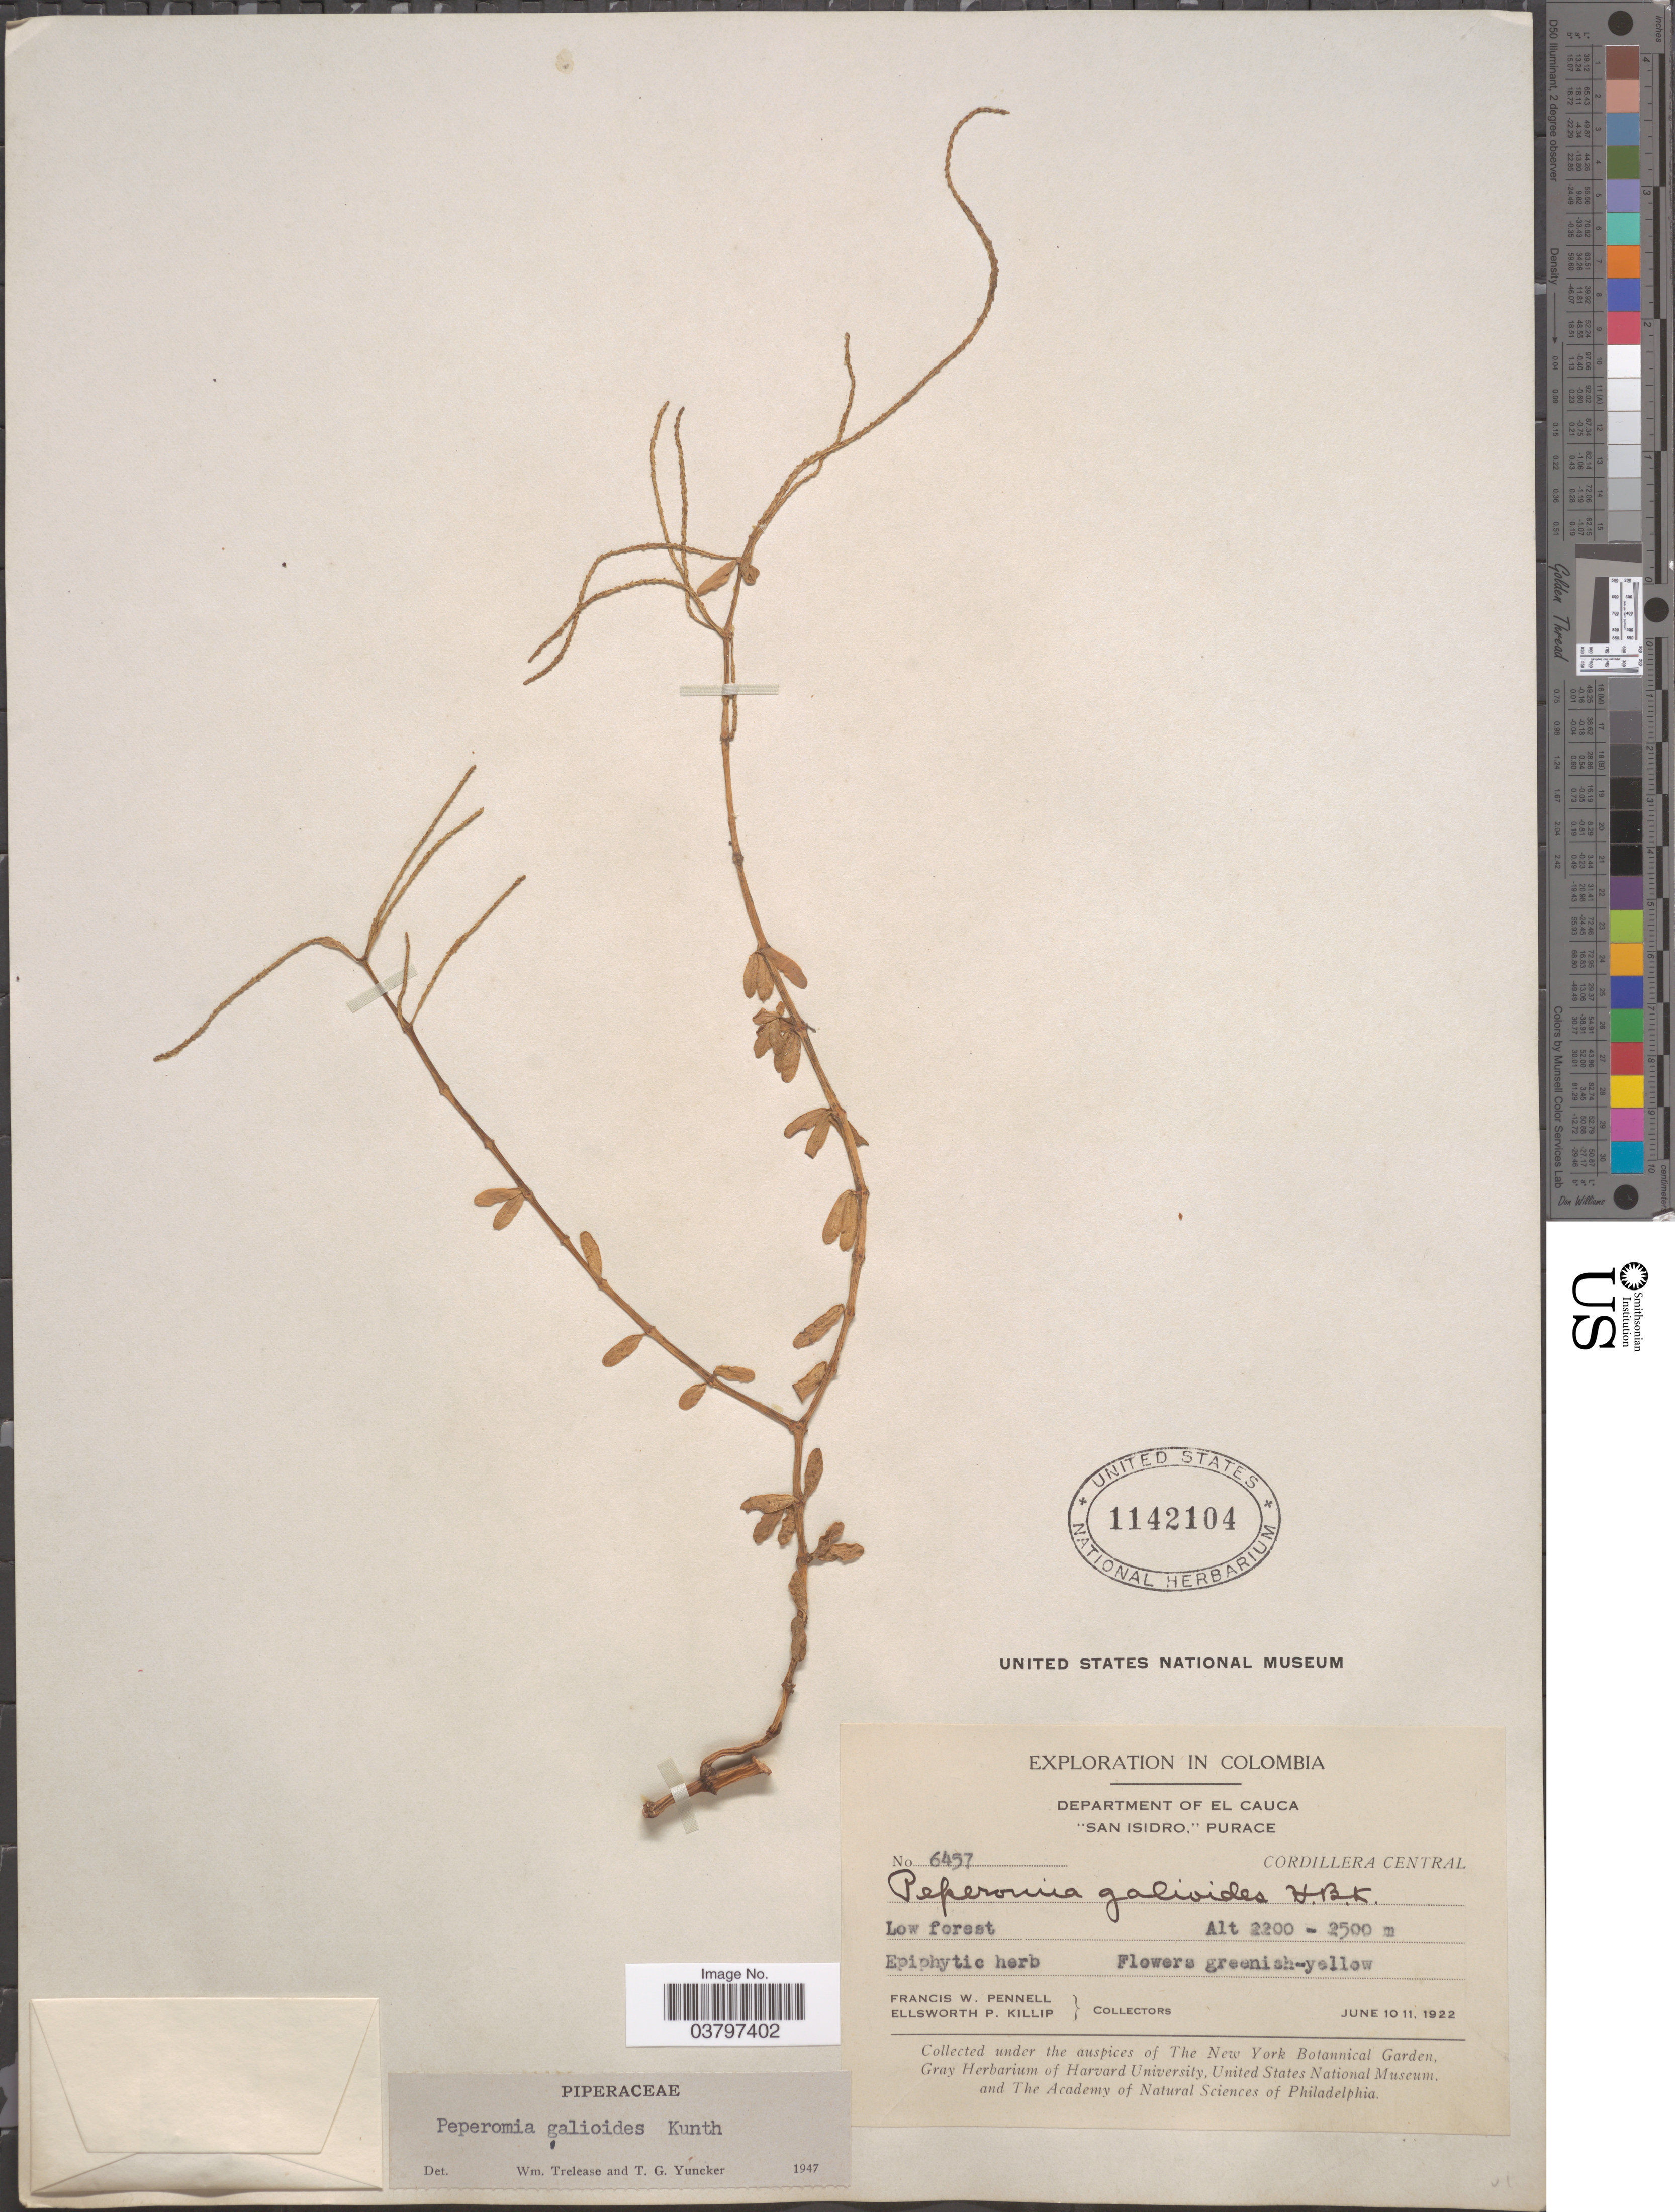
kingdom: Plantae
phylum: Tracheophyta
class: Magnoliopsida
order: Piperales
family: Piperaceae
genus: Peperomia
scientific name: Peperomia galioides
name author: Kunth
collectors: F. W. Pennell & E. P. Killip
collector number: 6457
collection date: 1922-06-10/1922-06-11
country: Colombia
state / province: Cauca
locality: Department of El Cauca. "San Isidro," Purace. Cordillera Central.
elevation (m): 2200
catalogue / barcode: US 1142104